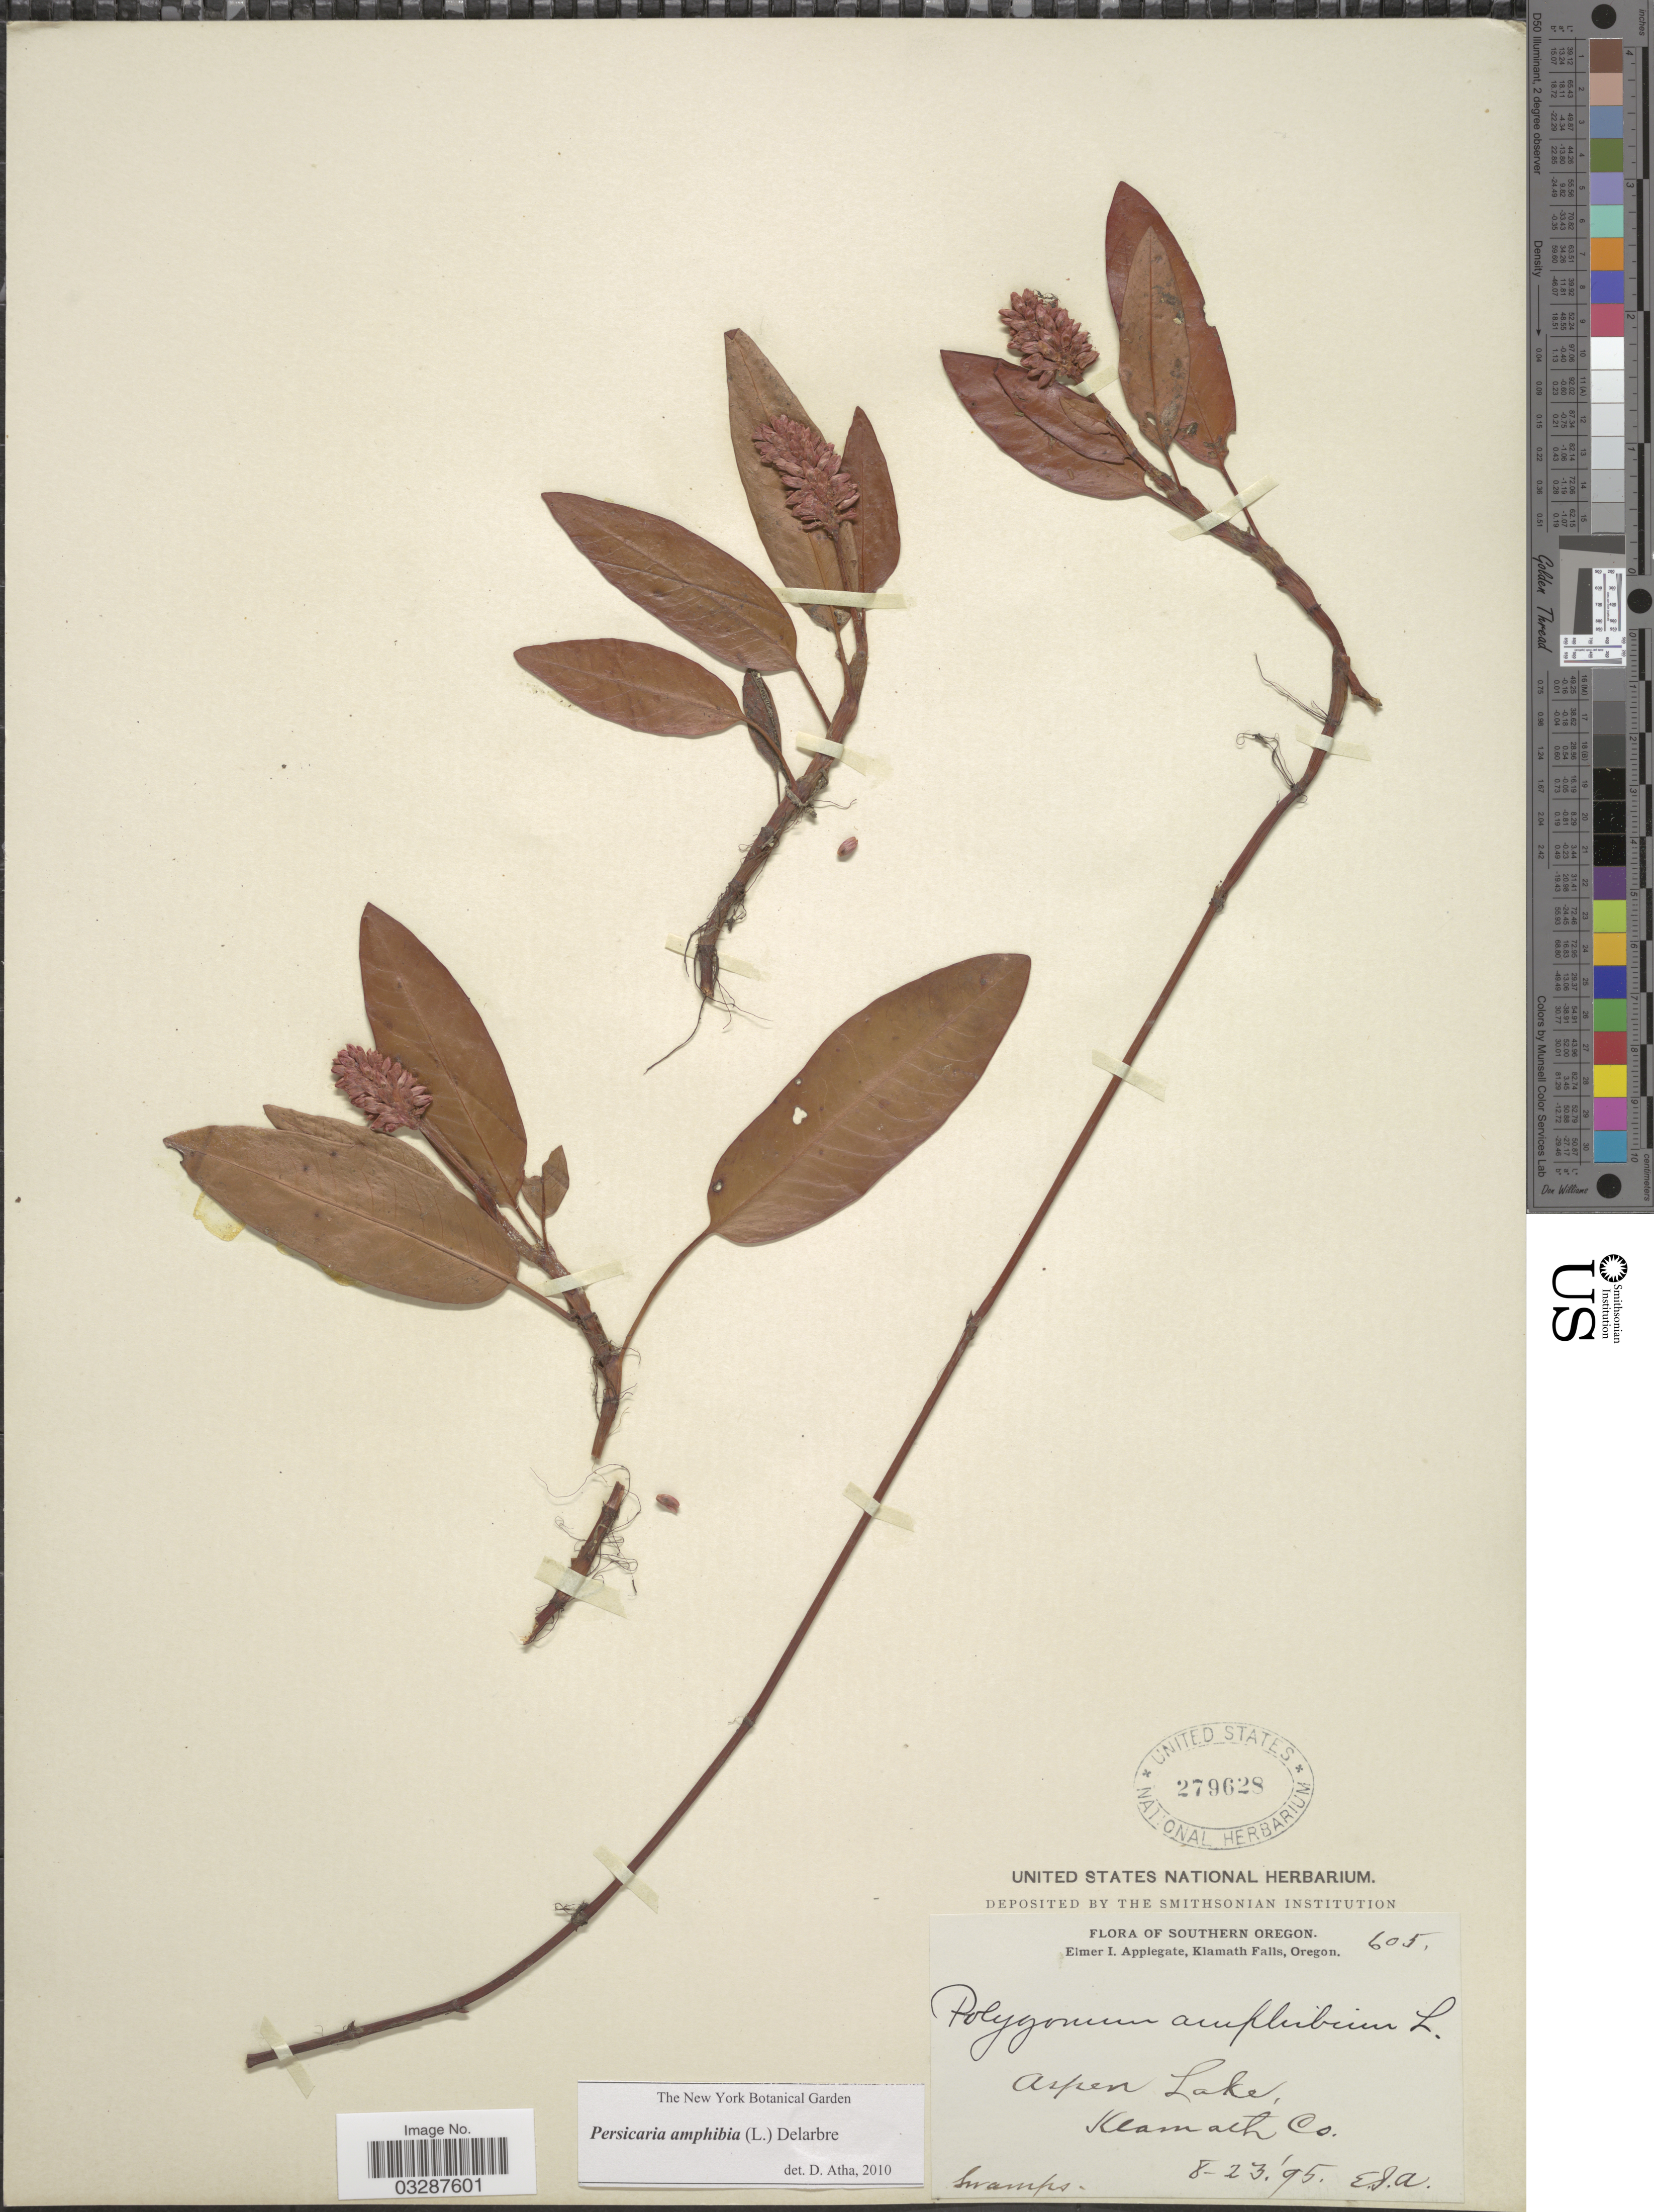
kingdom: Plantae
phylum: Tracheophyta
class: Magnoliopsida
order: Caryophyllales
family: Polygonaceae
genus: Persicaria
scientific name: Persicaria amphibia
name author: (L.) Delarbre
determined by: Atha, D. E.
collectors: E. I. Applegate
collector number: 605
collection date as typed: Transcribed d/m/y: 23/8/95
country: United States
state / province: Oregon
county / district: Klamath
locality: Southern Oregon. Aspen Lake, Klamath Co. Klamath Falls [unsure placement]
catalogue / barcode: US 279628